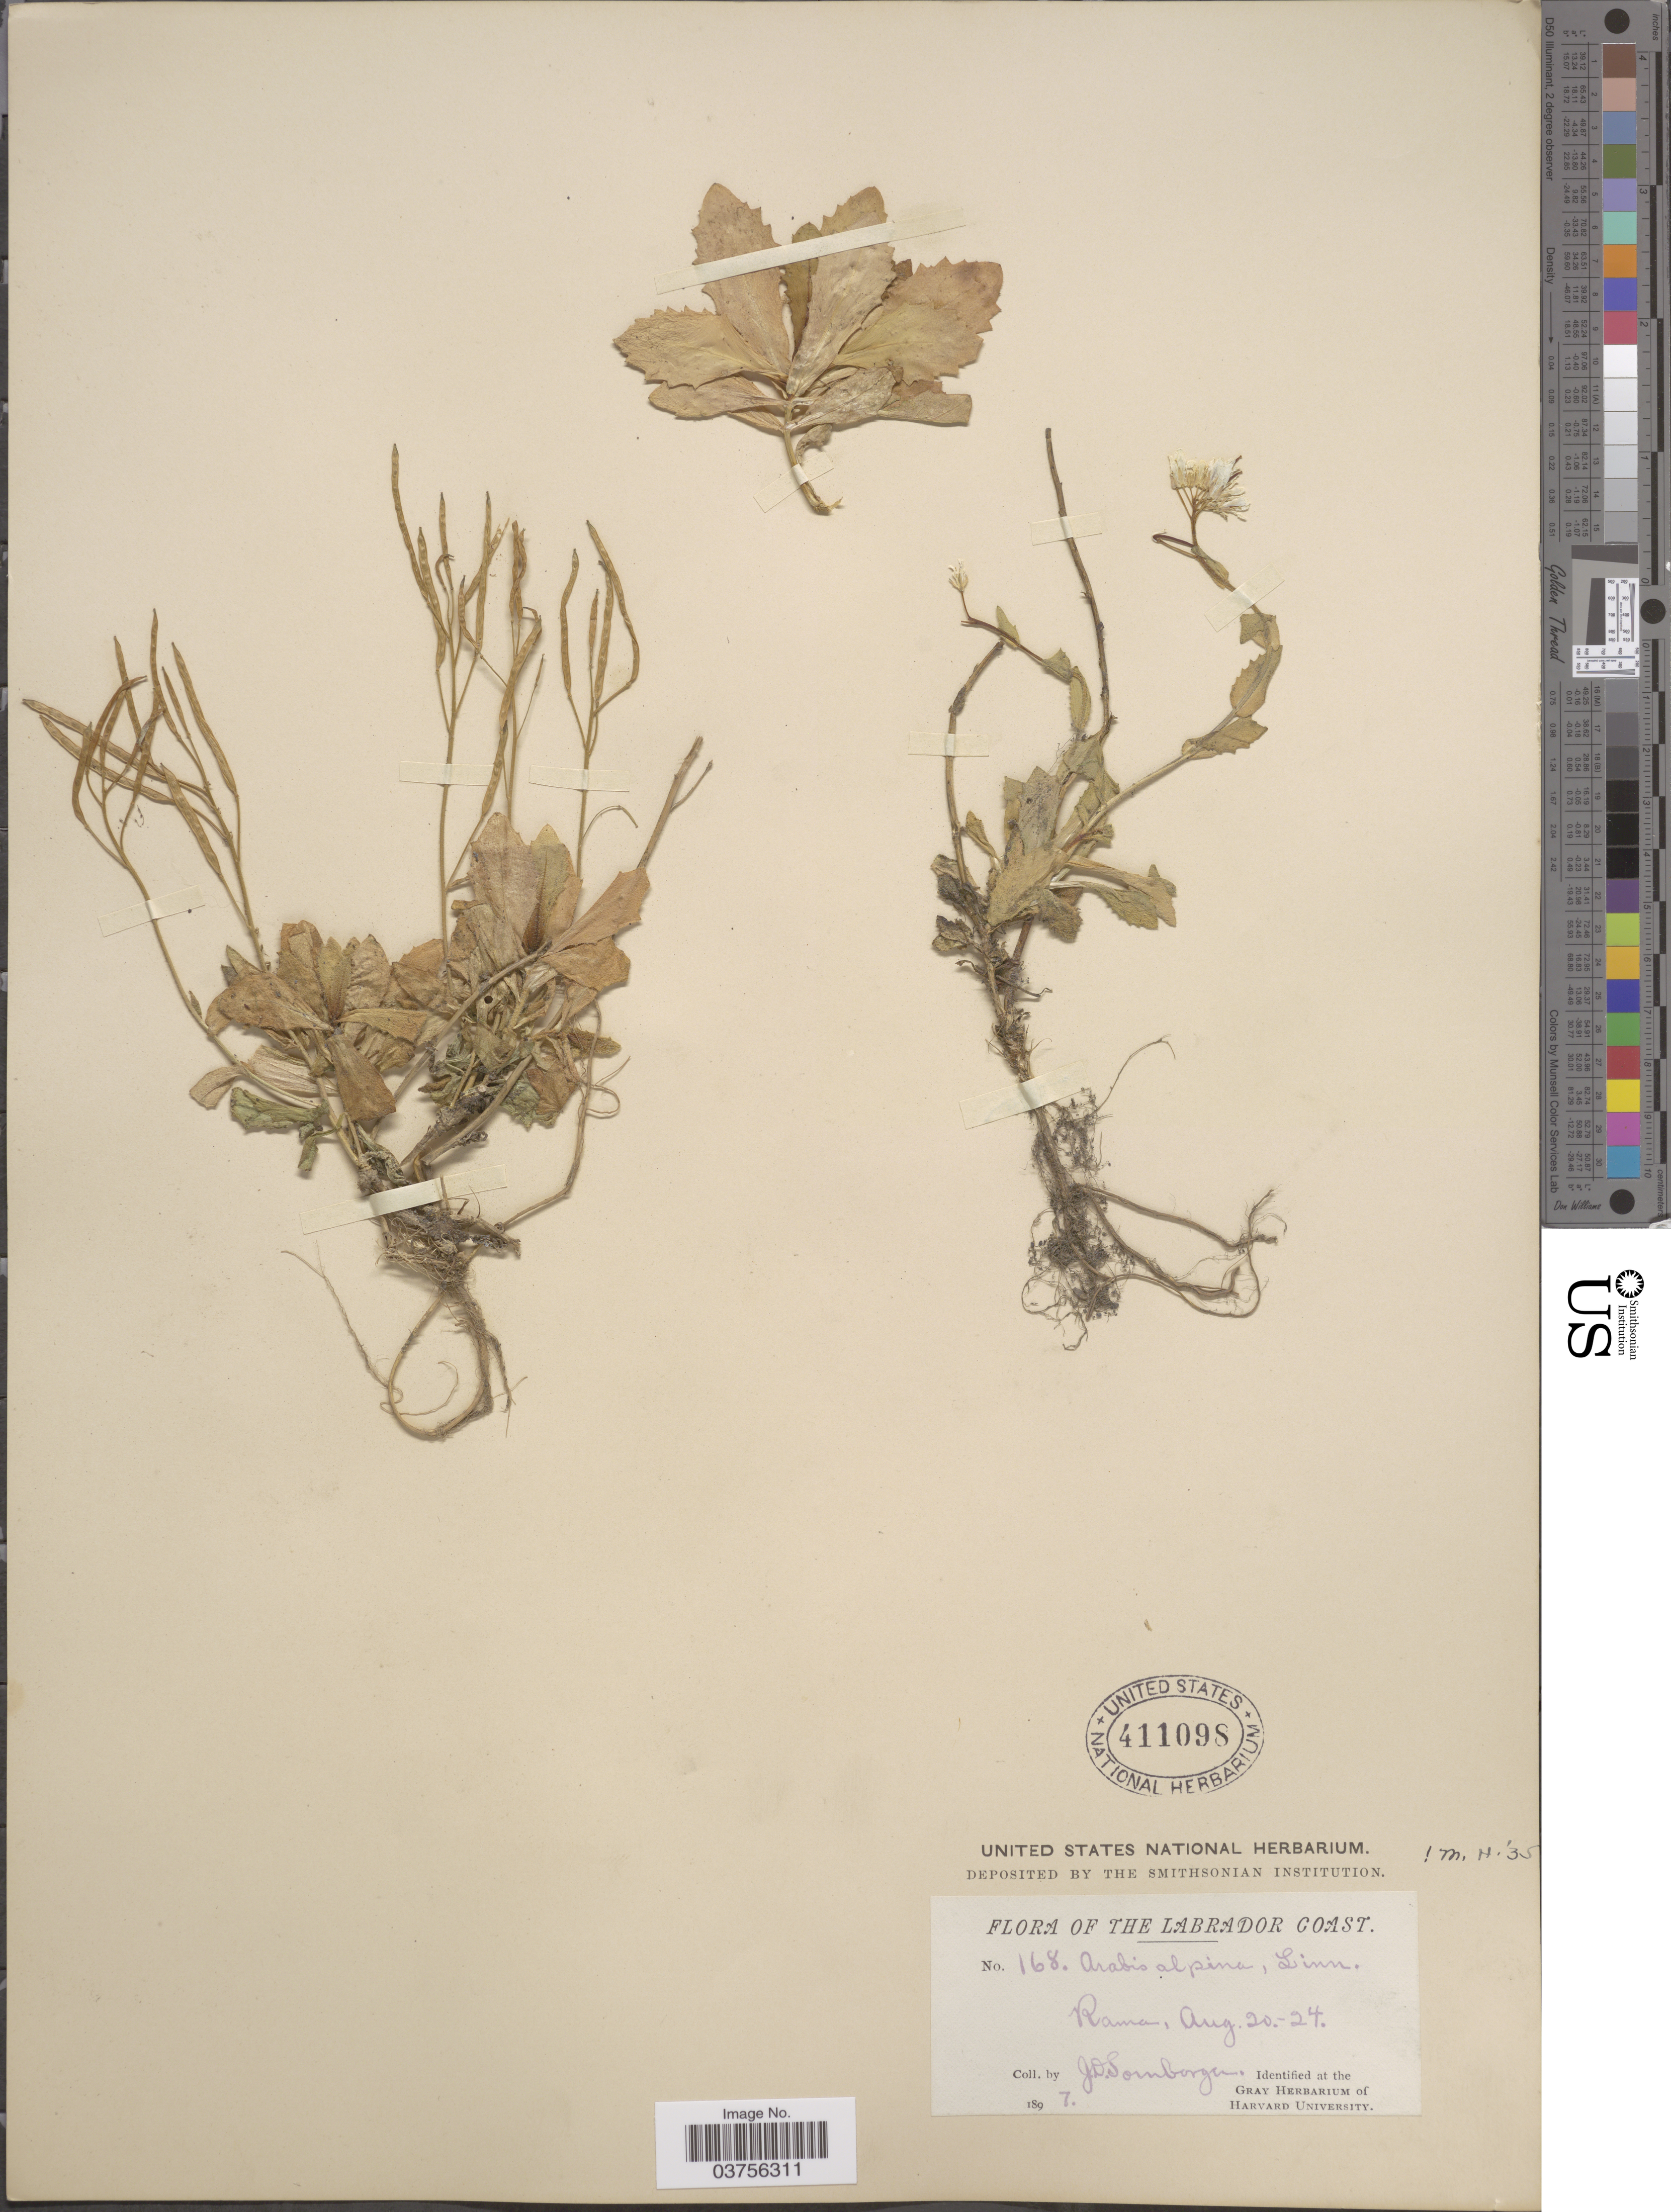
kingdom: Plantae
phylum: Tracheophyta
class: Magnoliopsida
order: Brassicales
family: Brassicaceae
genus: Arabis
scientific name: Arabis alpina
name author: L.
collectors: J. Sornborger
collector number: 168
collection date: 1897-08-20/1897-08-24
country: Canada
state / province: Newfoundland and Labrador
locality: The Labrador Coast. Rama.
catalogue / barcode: US 411098